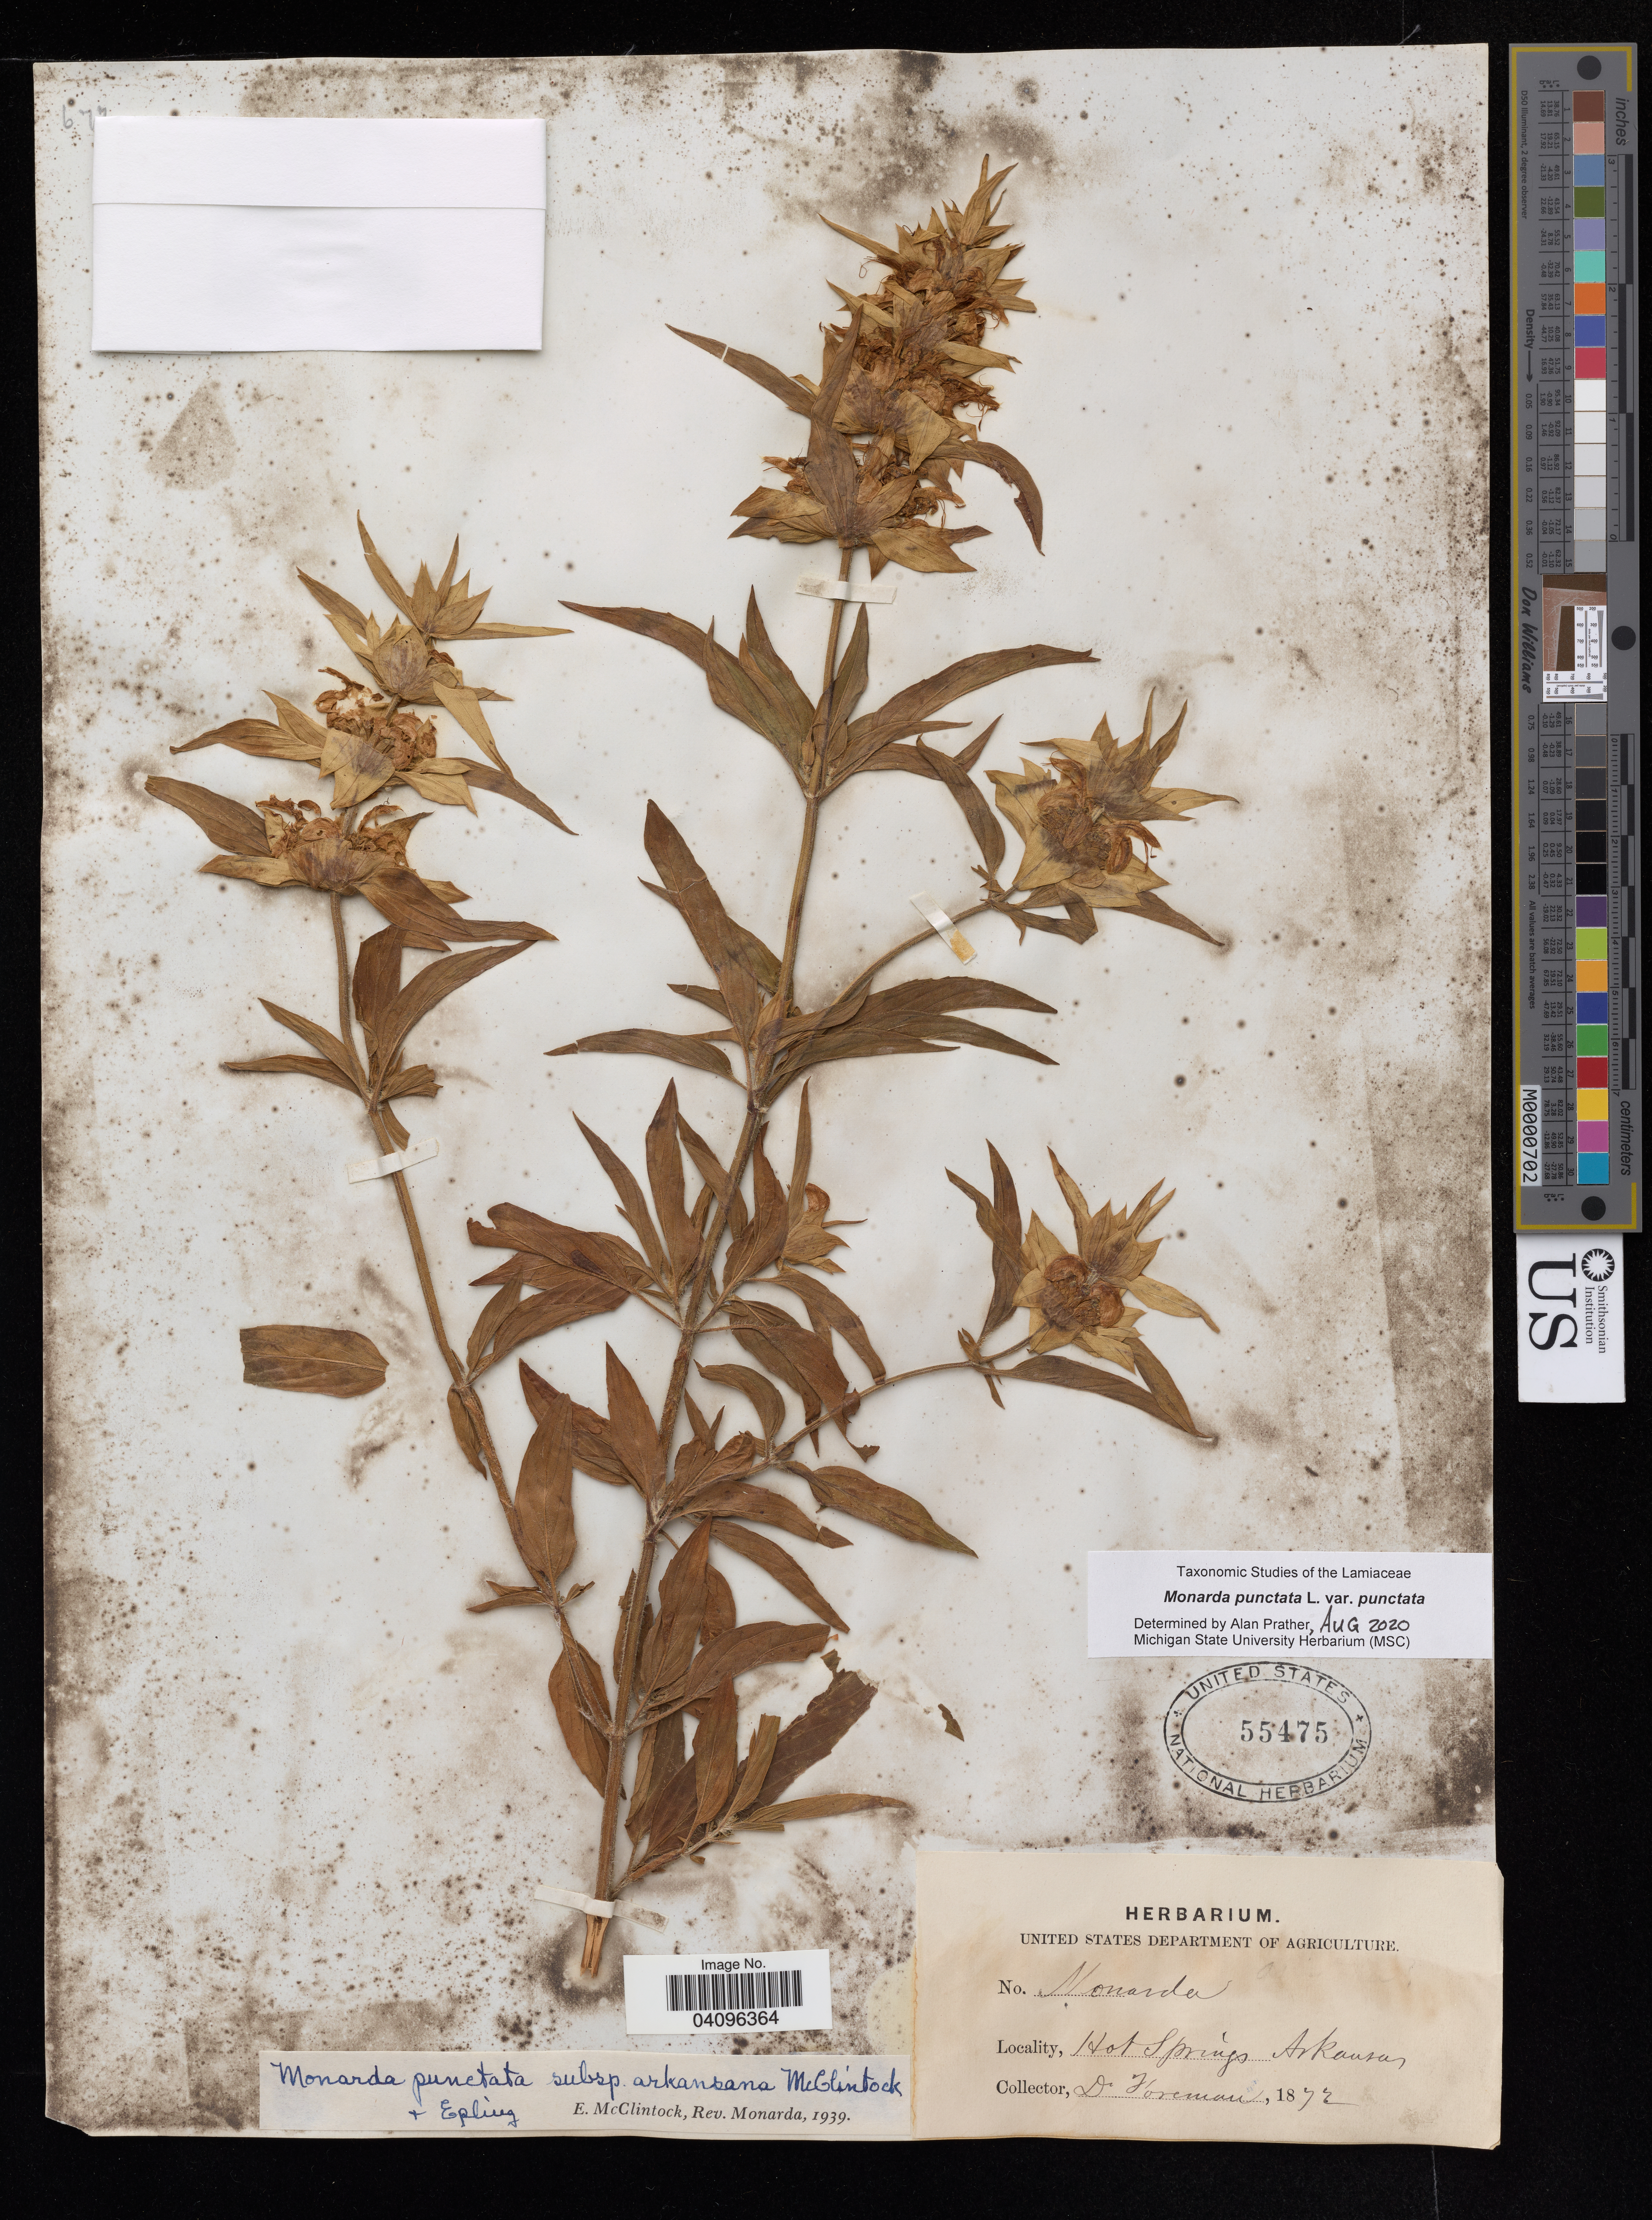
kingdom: Plantae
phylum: Tracheophyta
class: Magnoliopsida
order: Lamiales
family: Lamiaceae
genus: Monarda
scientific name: Monarda punctata var. punctata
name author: L.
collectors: D. Foreman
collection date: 1872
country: United States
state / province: Arkansas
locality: Hot Springs.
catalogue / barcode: US 55475